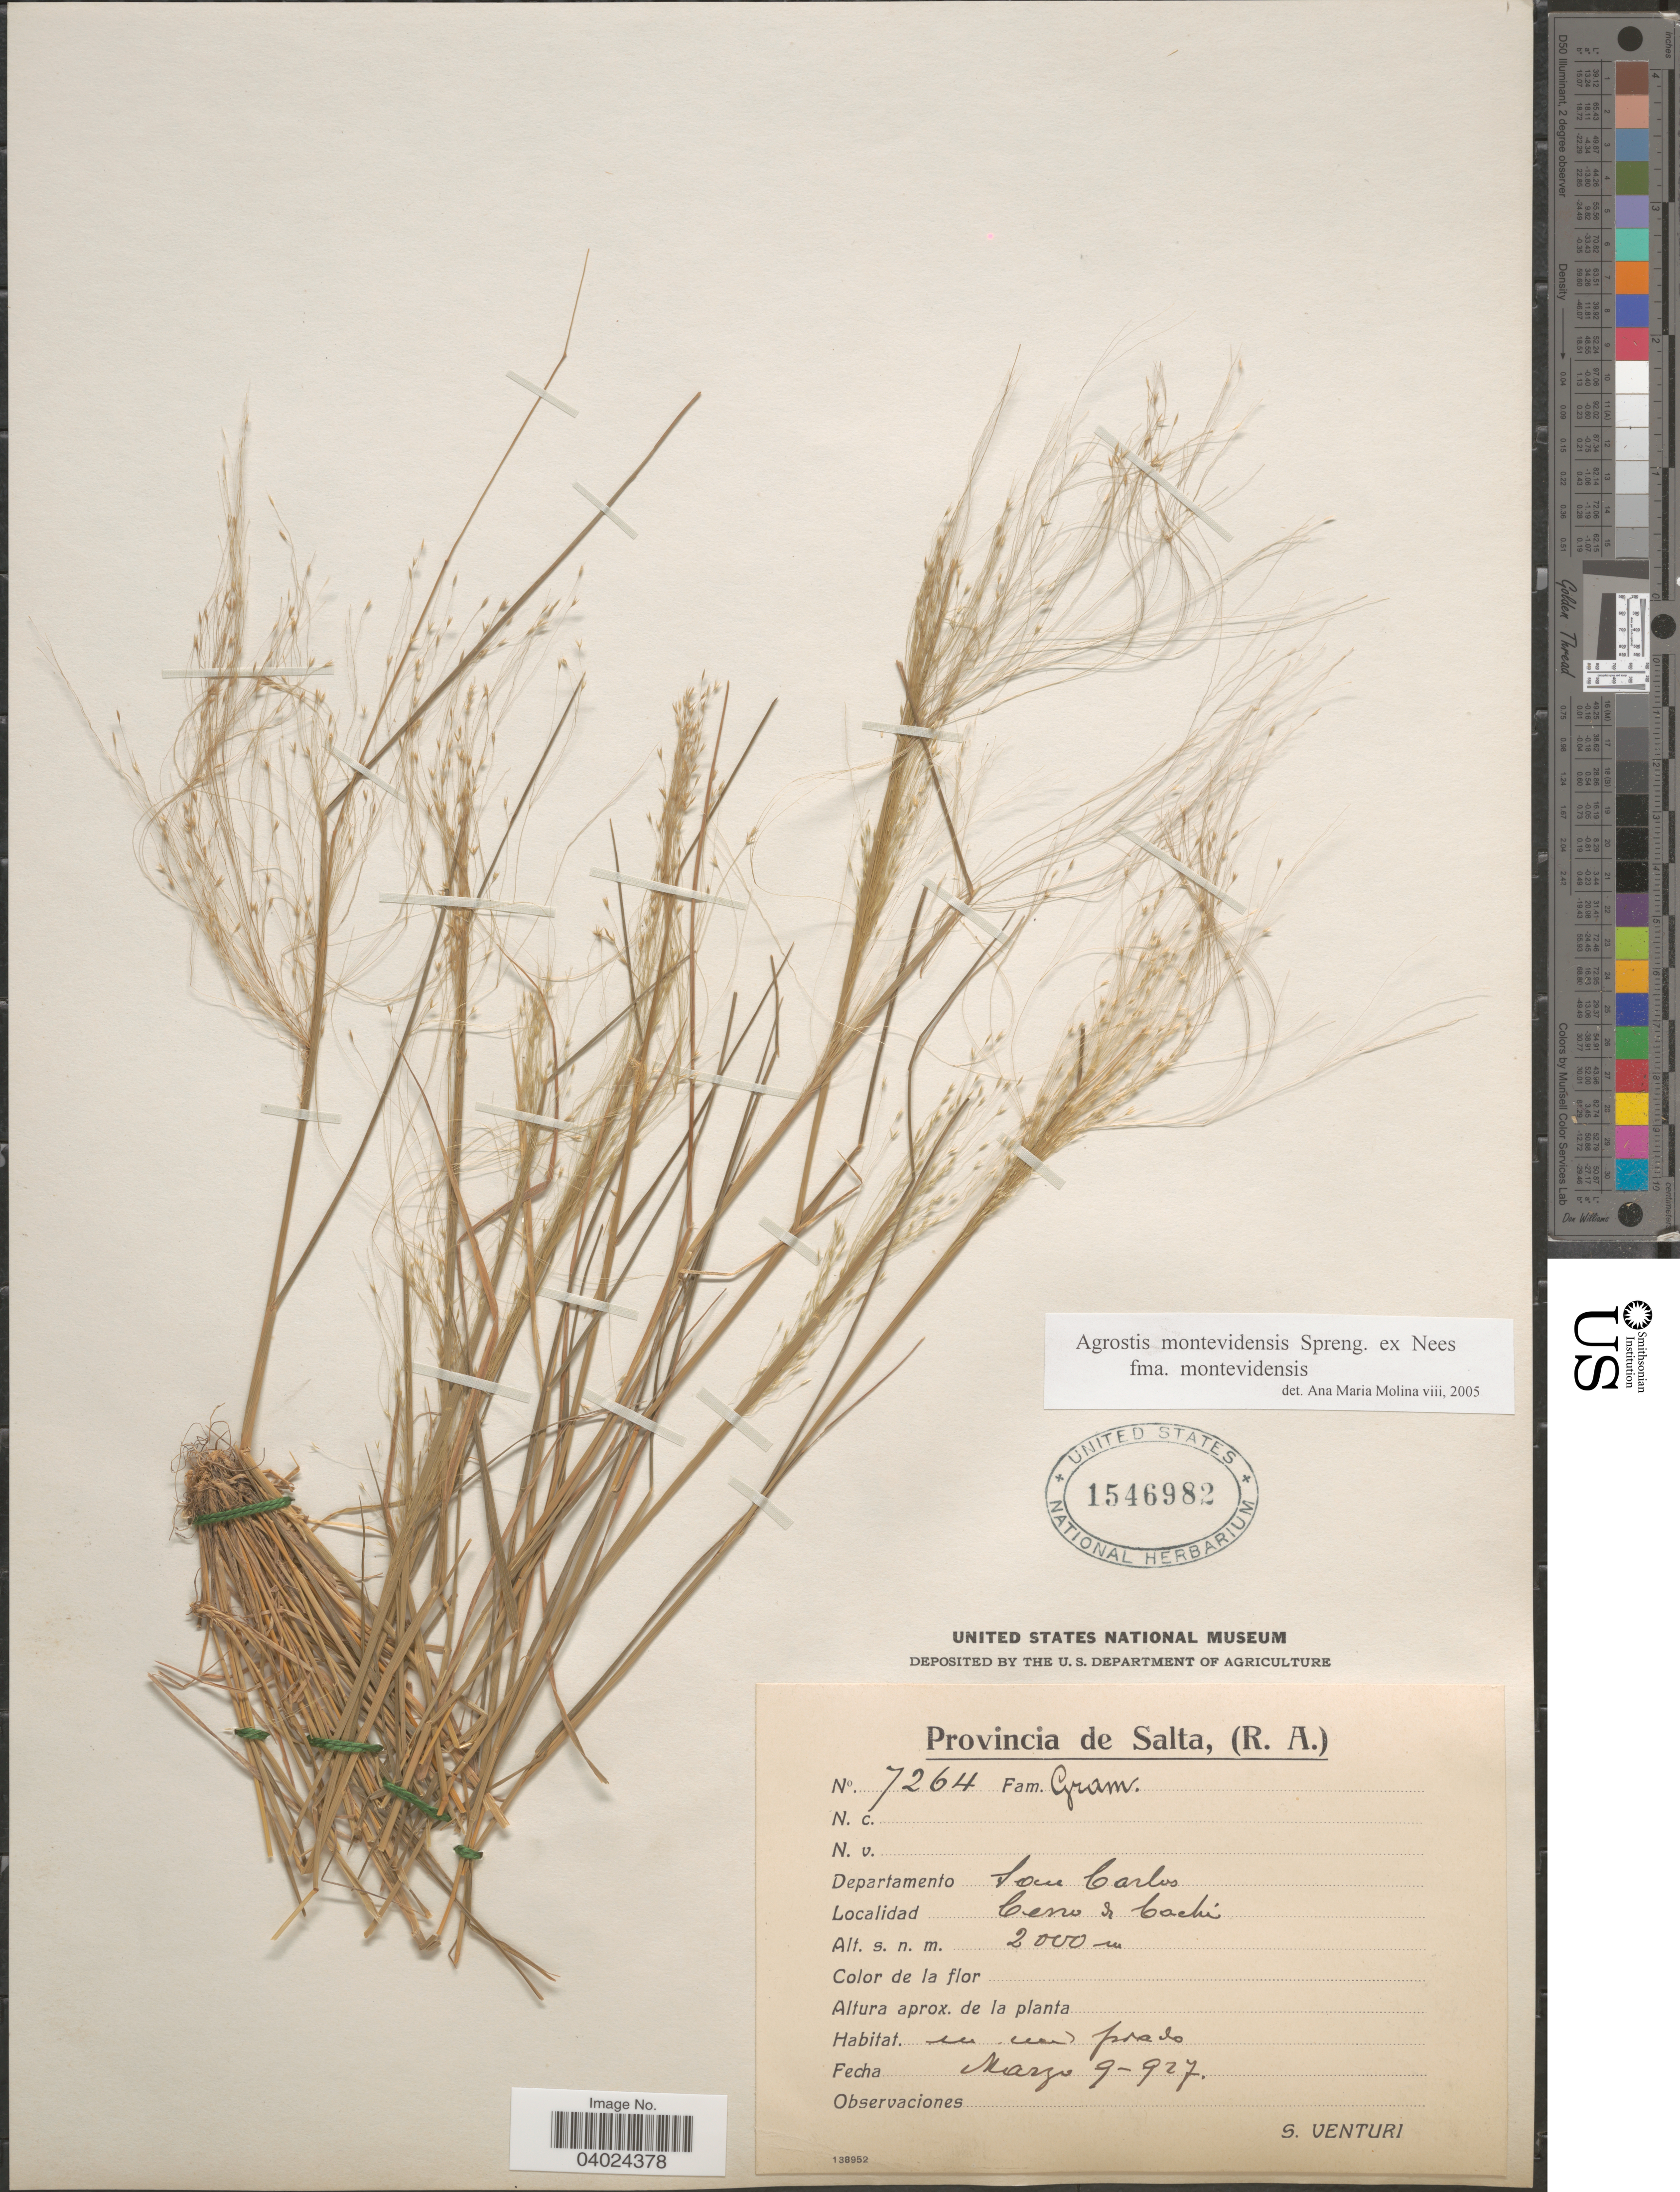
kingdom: Plantae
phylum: Tracheophyta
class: Liliopsida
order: Poales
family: Poaceae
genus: Agrostis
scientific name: Agrostis montevidensis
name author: A. Spreng. ex Nees in Mart.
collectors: S. Venturi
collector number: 7264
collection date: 1927-03-09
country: Argentina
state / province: Salta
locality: Departamento San Carlos. Cerro de Cachí.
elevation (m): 2000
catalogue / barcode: US 1546982